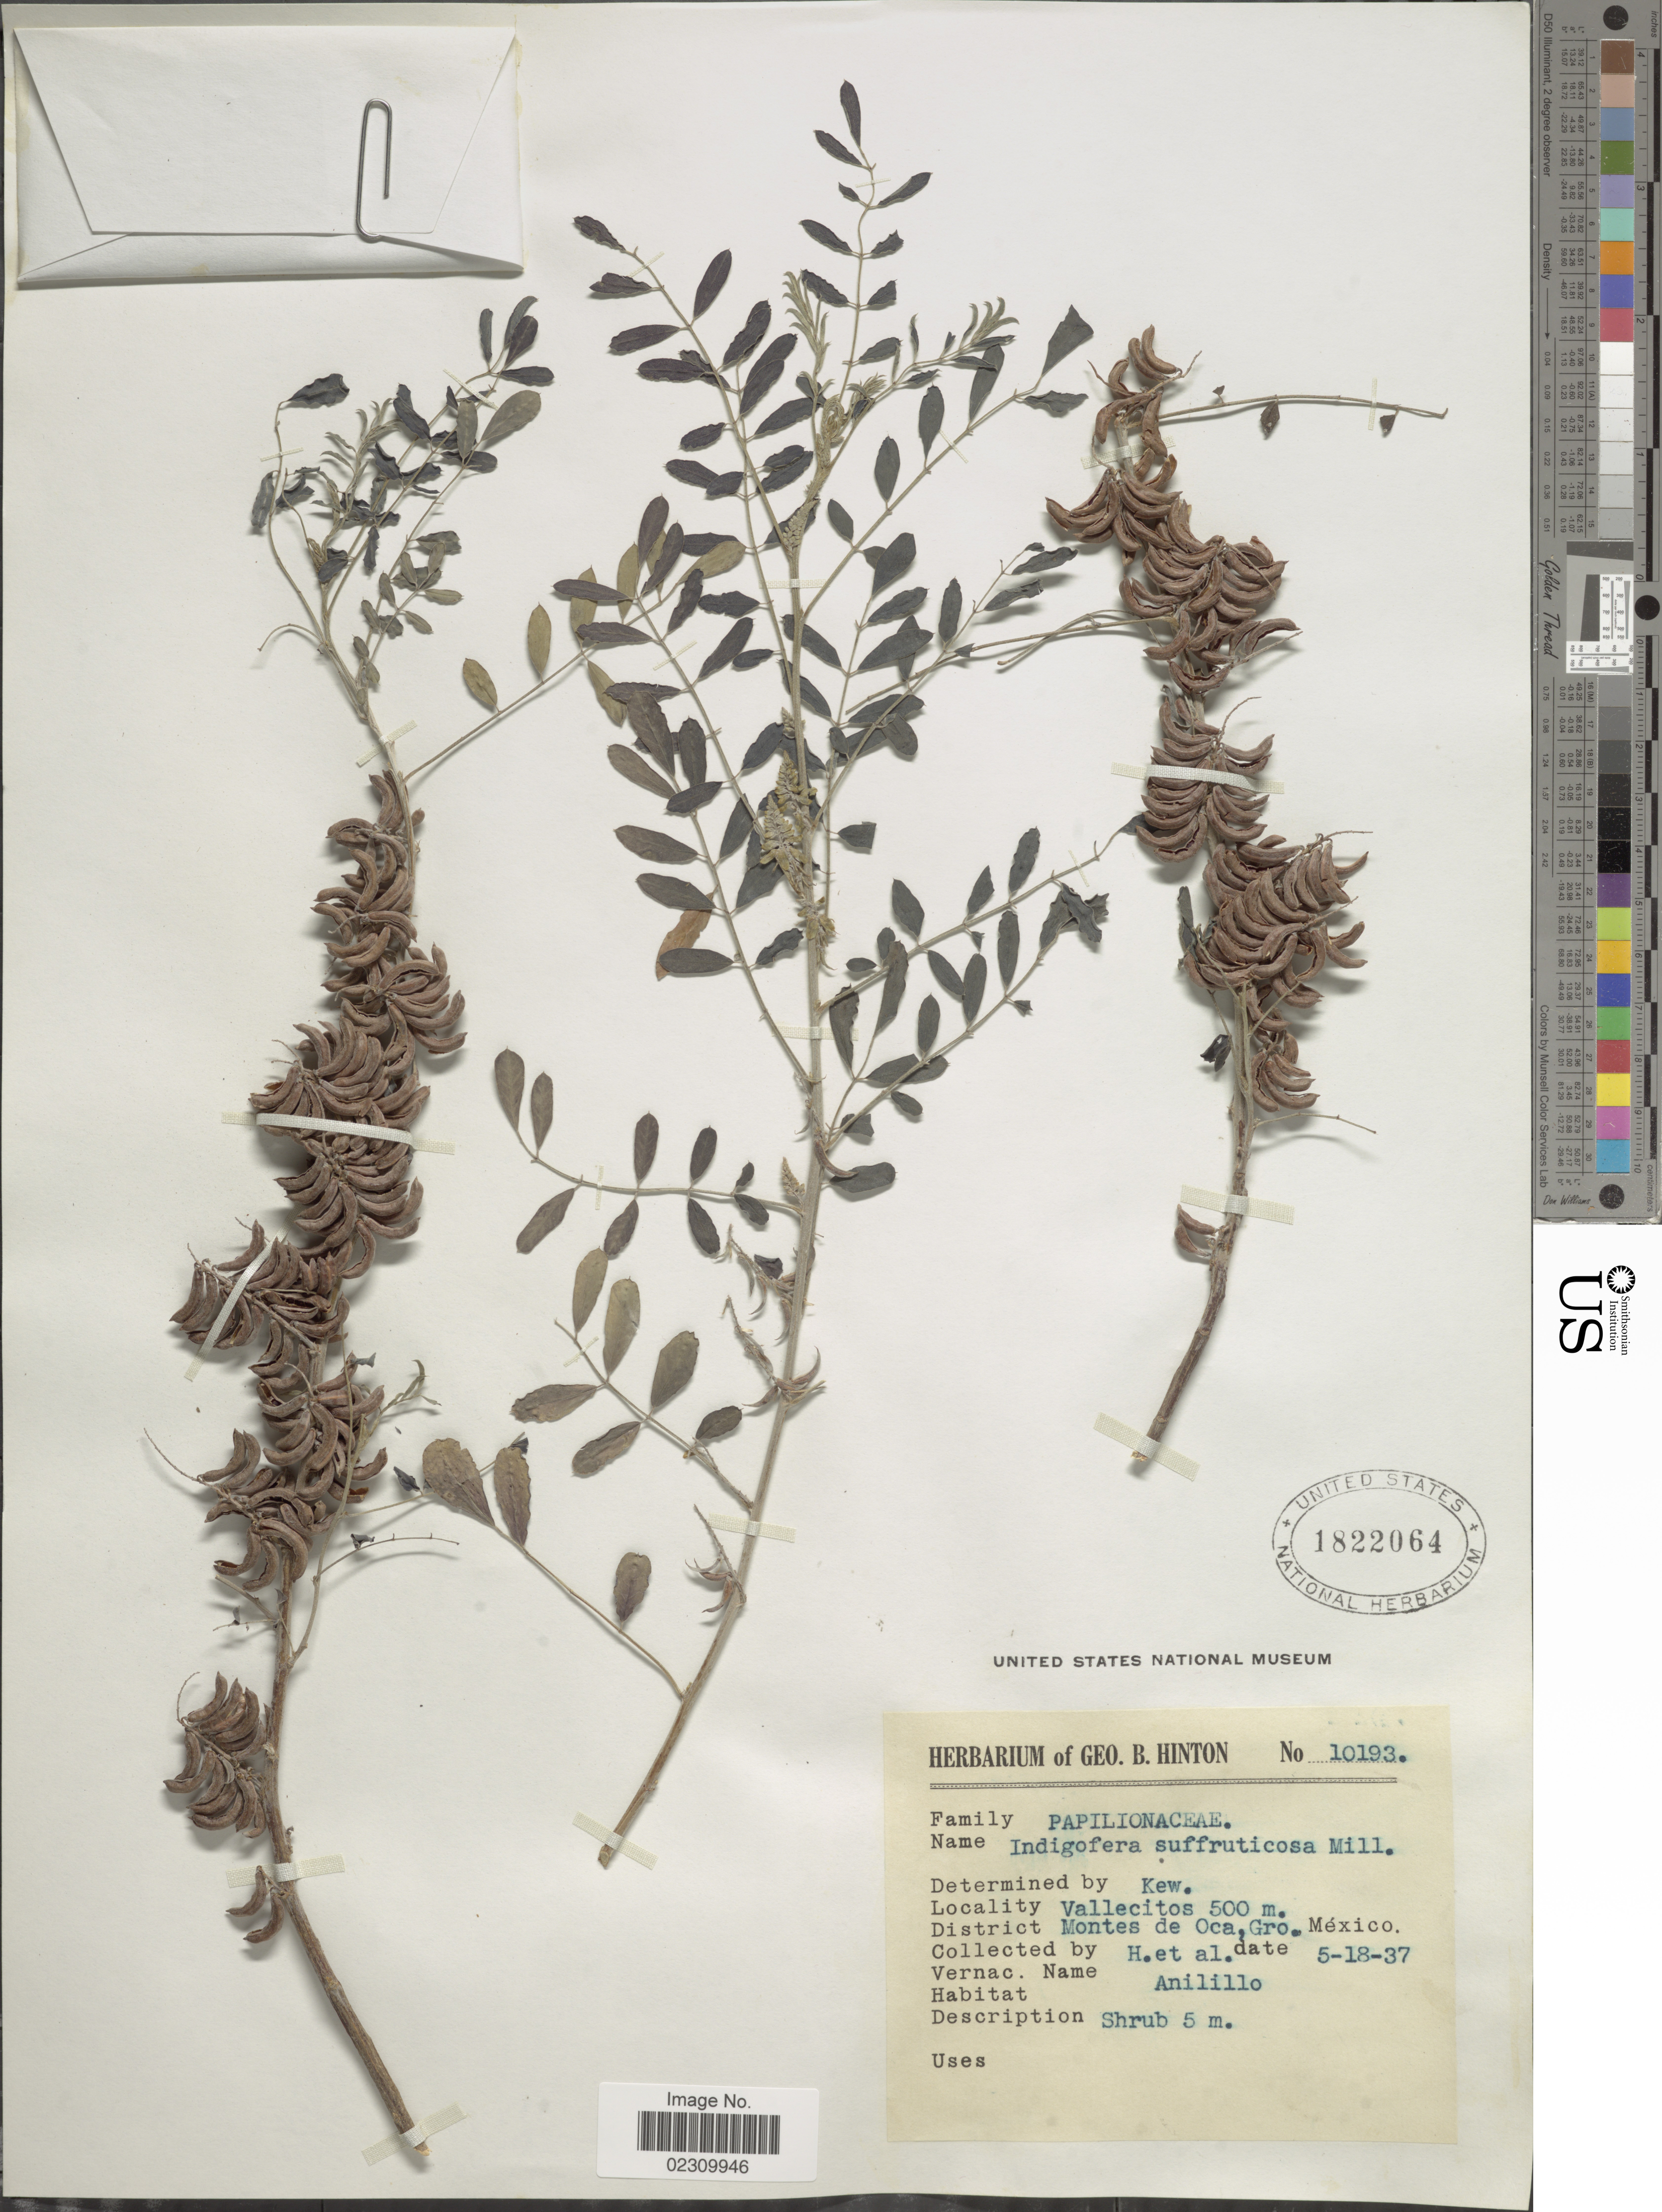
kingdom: Plantae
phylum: Tracheophyta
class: Magnoliopsida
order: Fabales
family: Fabaceae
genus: Indigofera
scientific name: Indigofera suffruticosa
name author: Mill.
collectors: G. B. Hinton & et al.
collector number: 10193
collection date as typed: Transcribed d/m/y: 18/5/37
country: Mexico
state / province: Guerrero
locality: Vallecitos, District Montes de Oca, Gro.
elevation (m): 500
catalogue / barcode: US 1822064